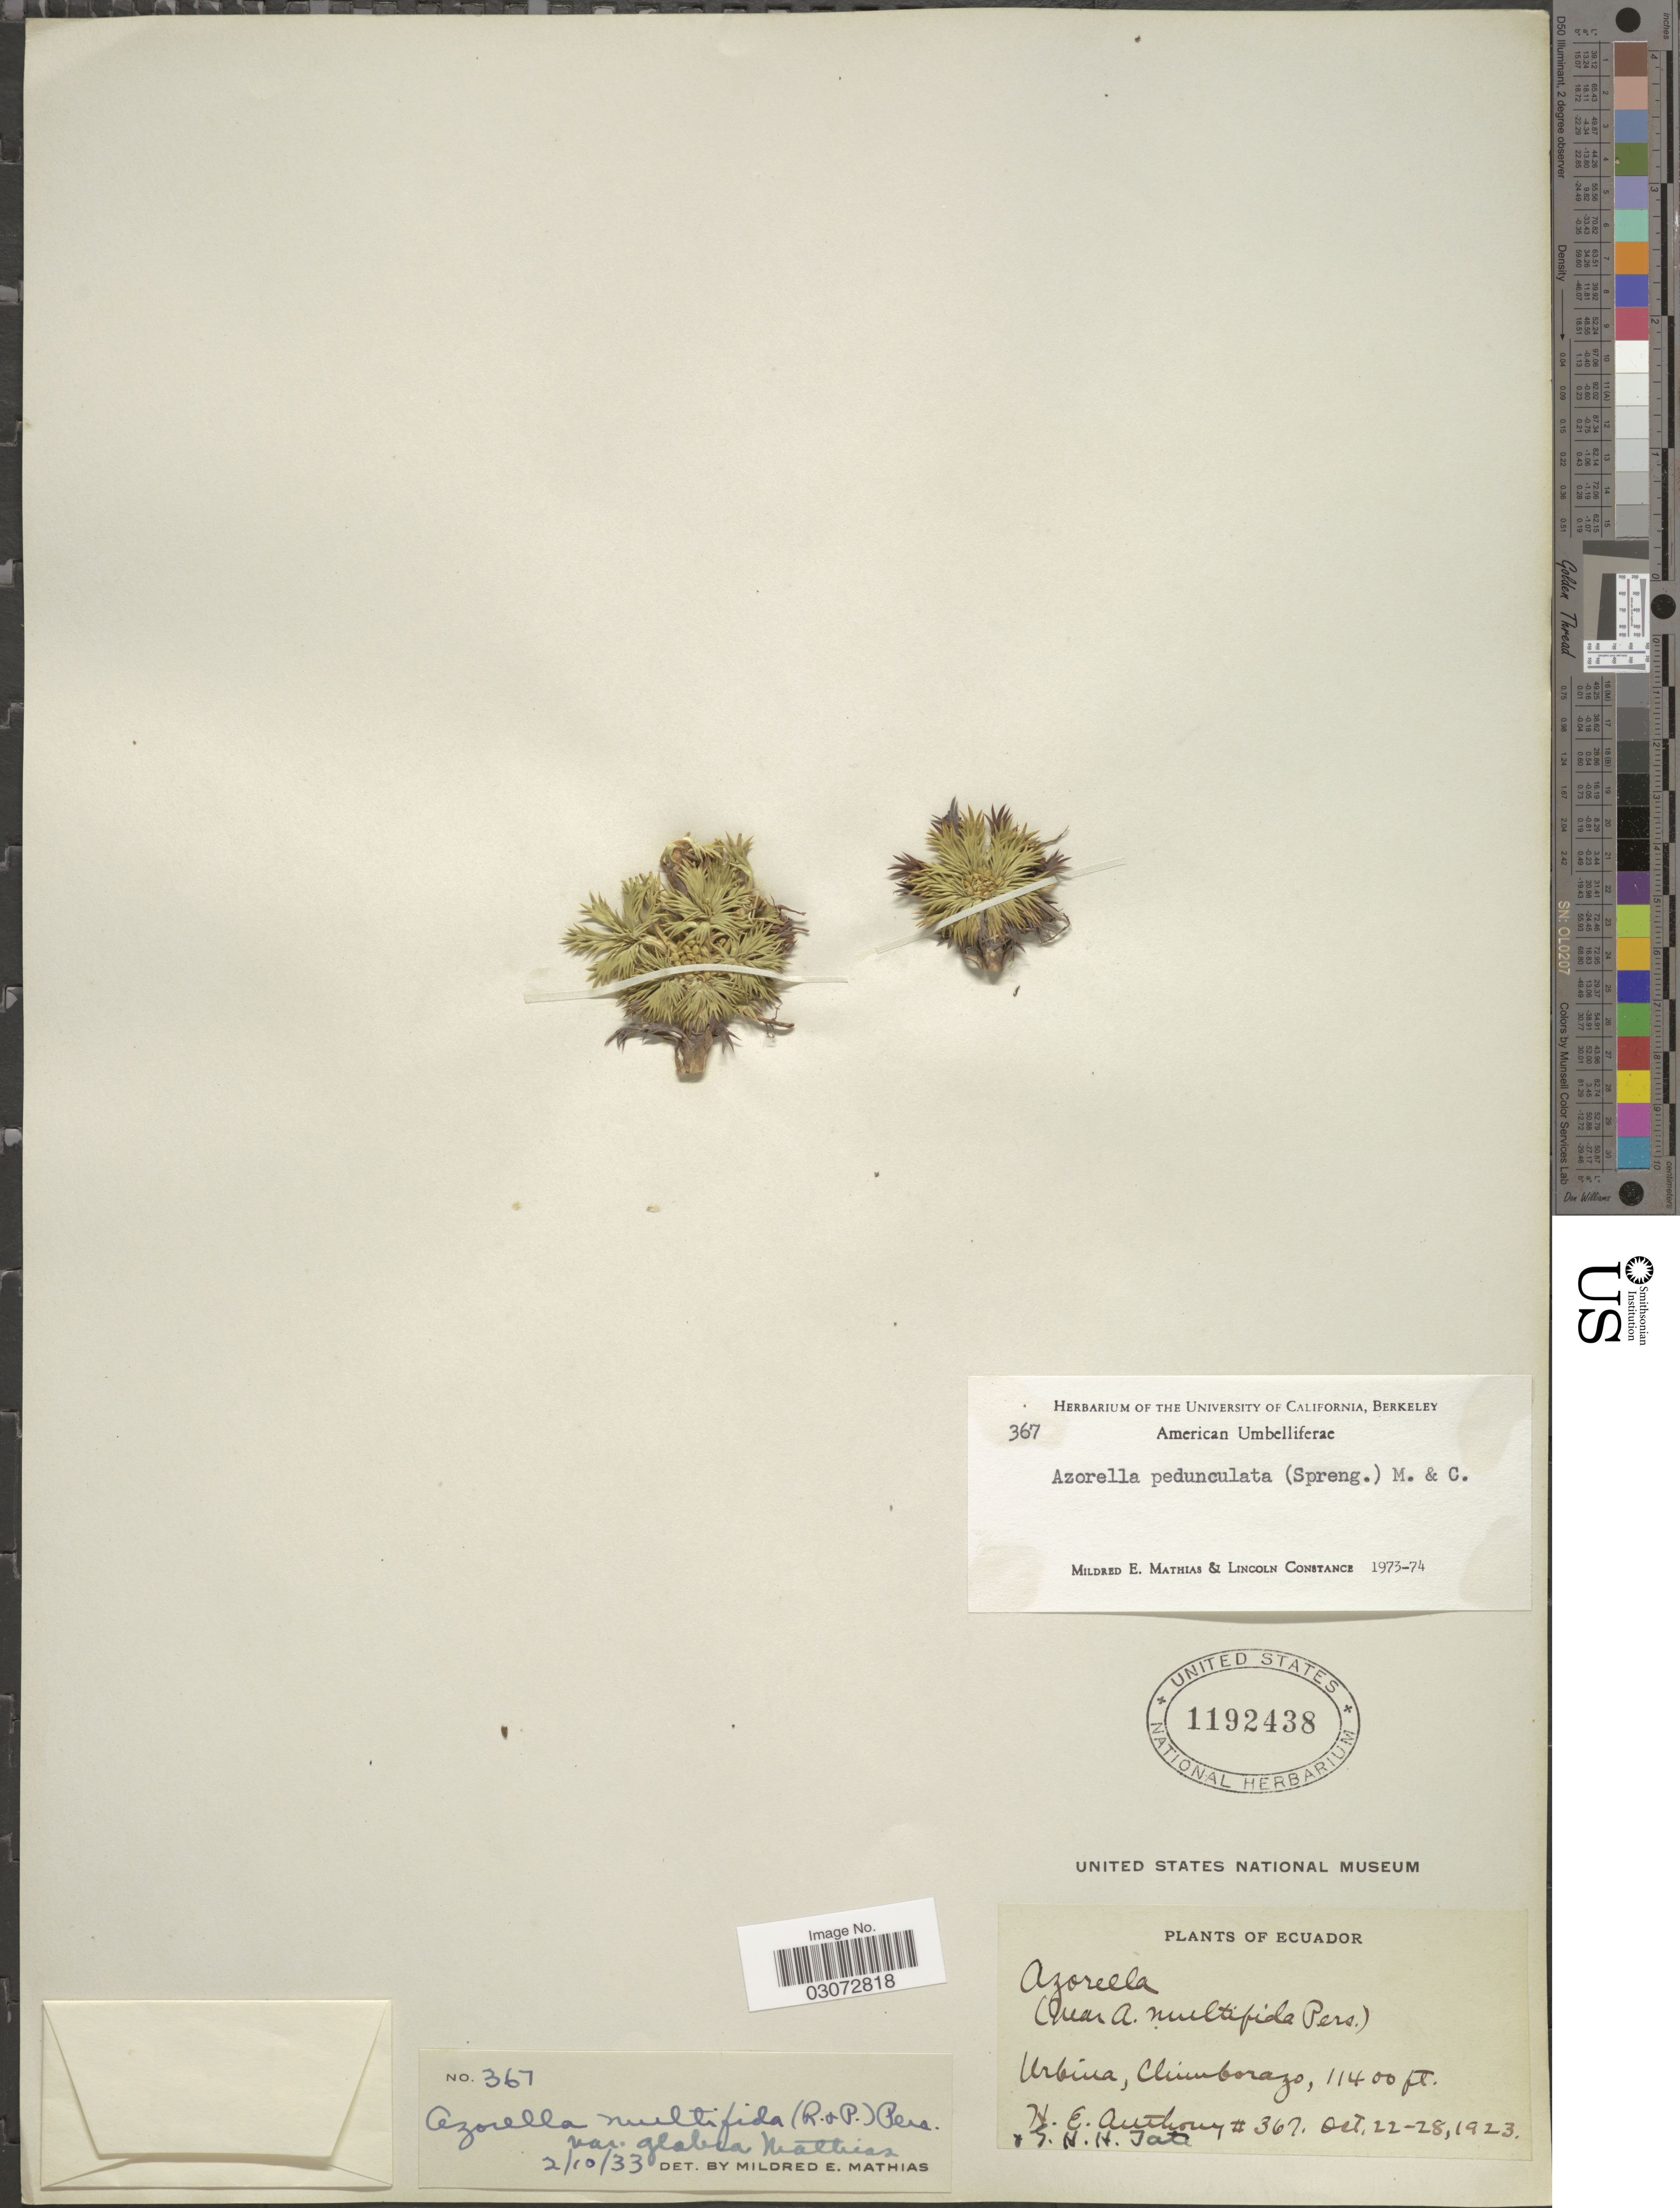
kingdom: Plantae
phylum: Tracheophyta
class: Magnoliopsida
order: Apiales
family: Apiaceae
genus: Azorella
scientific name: Azorella pedunculata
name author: (Spreng.) Mathias & Constance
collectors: H. E. Anthony & G. H. H.Tate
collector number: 367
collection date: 1923-10-22/1923-10-28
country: Ecuador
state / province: Chimborazo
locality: Urbina.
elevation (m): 3475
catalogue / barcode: US 1192438